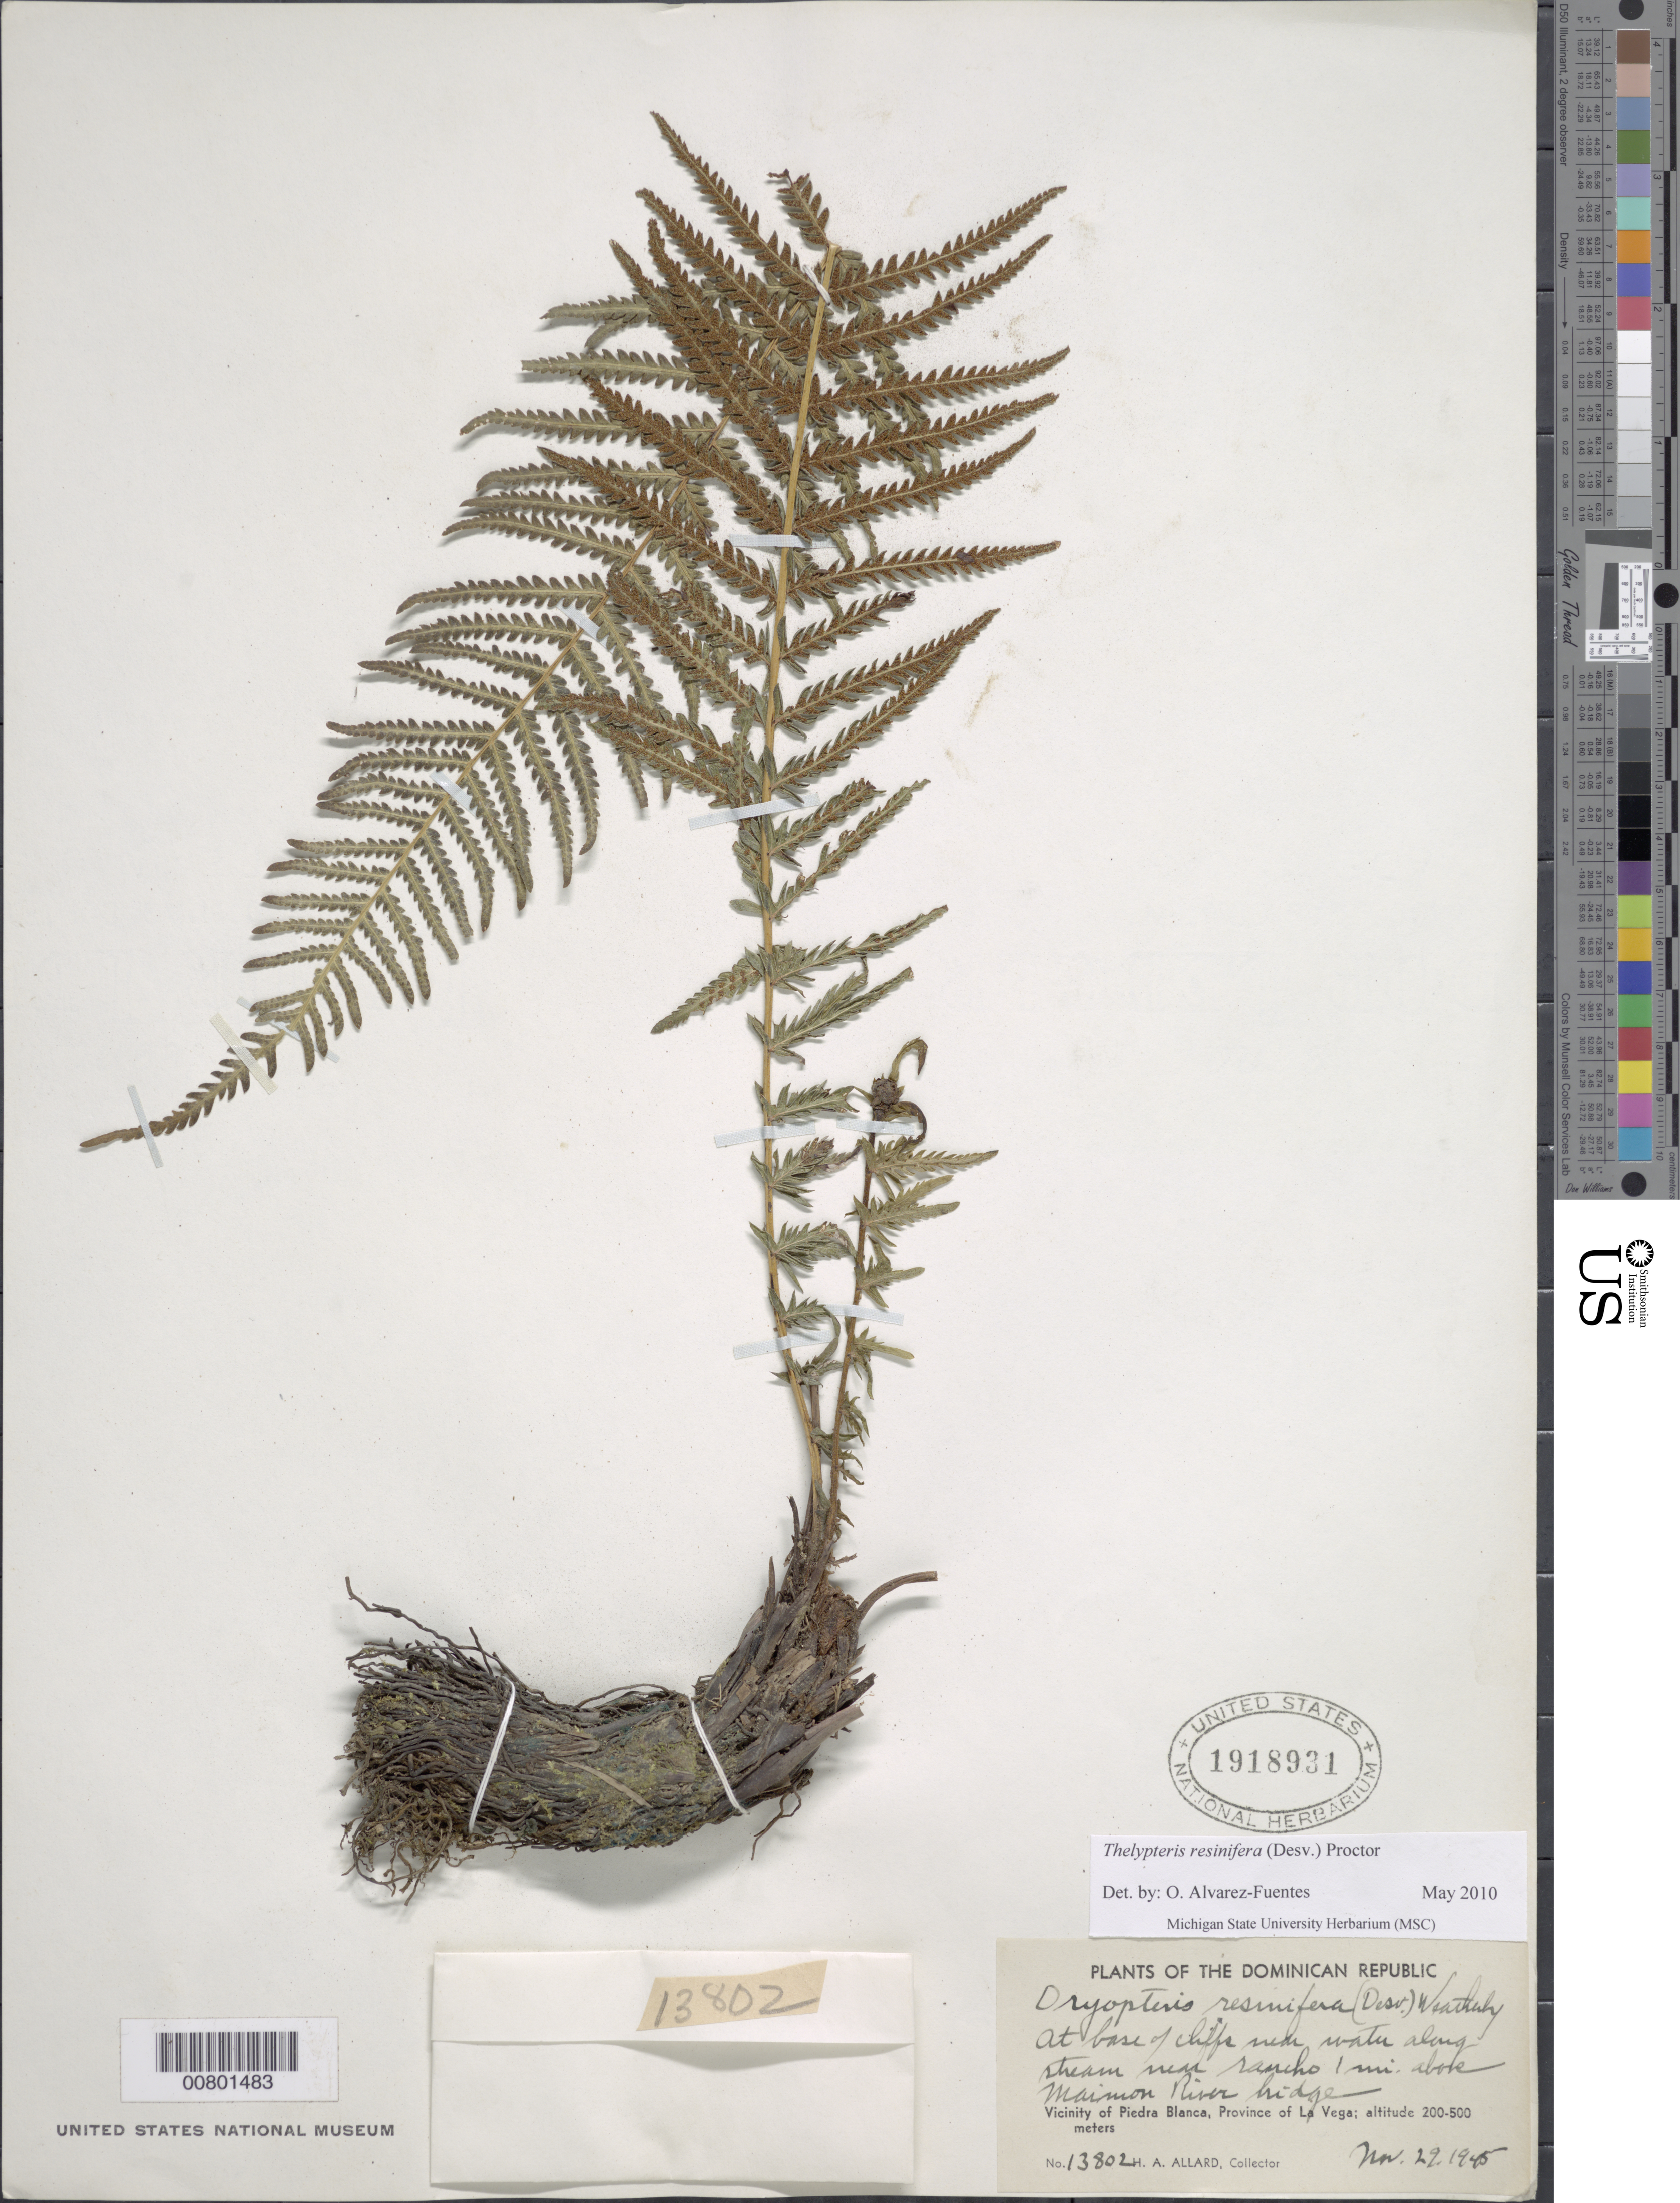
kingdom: Plantae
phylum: Tracheophyta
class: Polypodiopsida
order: Polypodiales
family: Thelypteridaceae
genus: Amauropelta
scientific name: Amauropelta resinifera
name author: (Desv.) Pic. Serm.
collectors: H. A. Allard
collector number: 13802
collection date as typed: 29 Nov 1945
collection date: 1945-11-29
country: Dominican Republic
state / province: La Vega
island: Hispaniola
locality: Piedra Blanca, Maimon River, 1 mile above bridge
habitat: Ledge on bank of stream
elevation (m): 200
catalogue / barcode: US 1918931